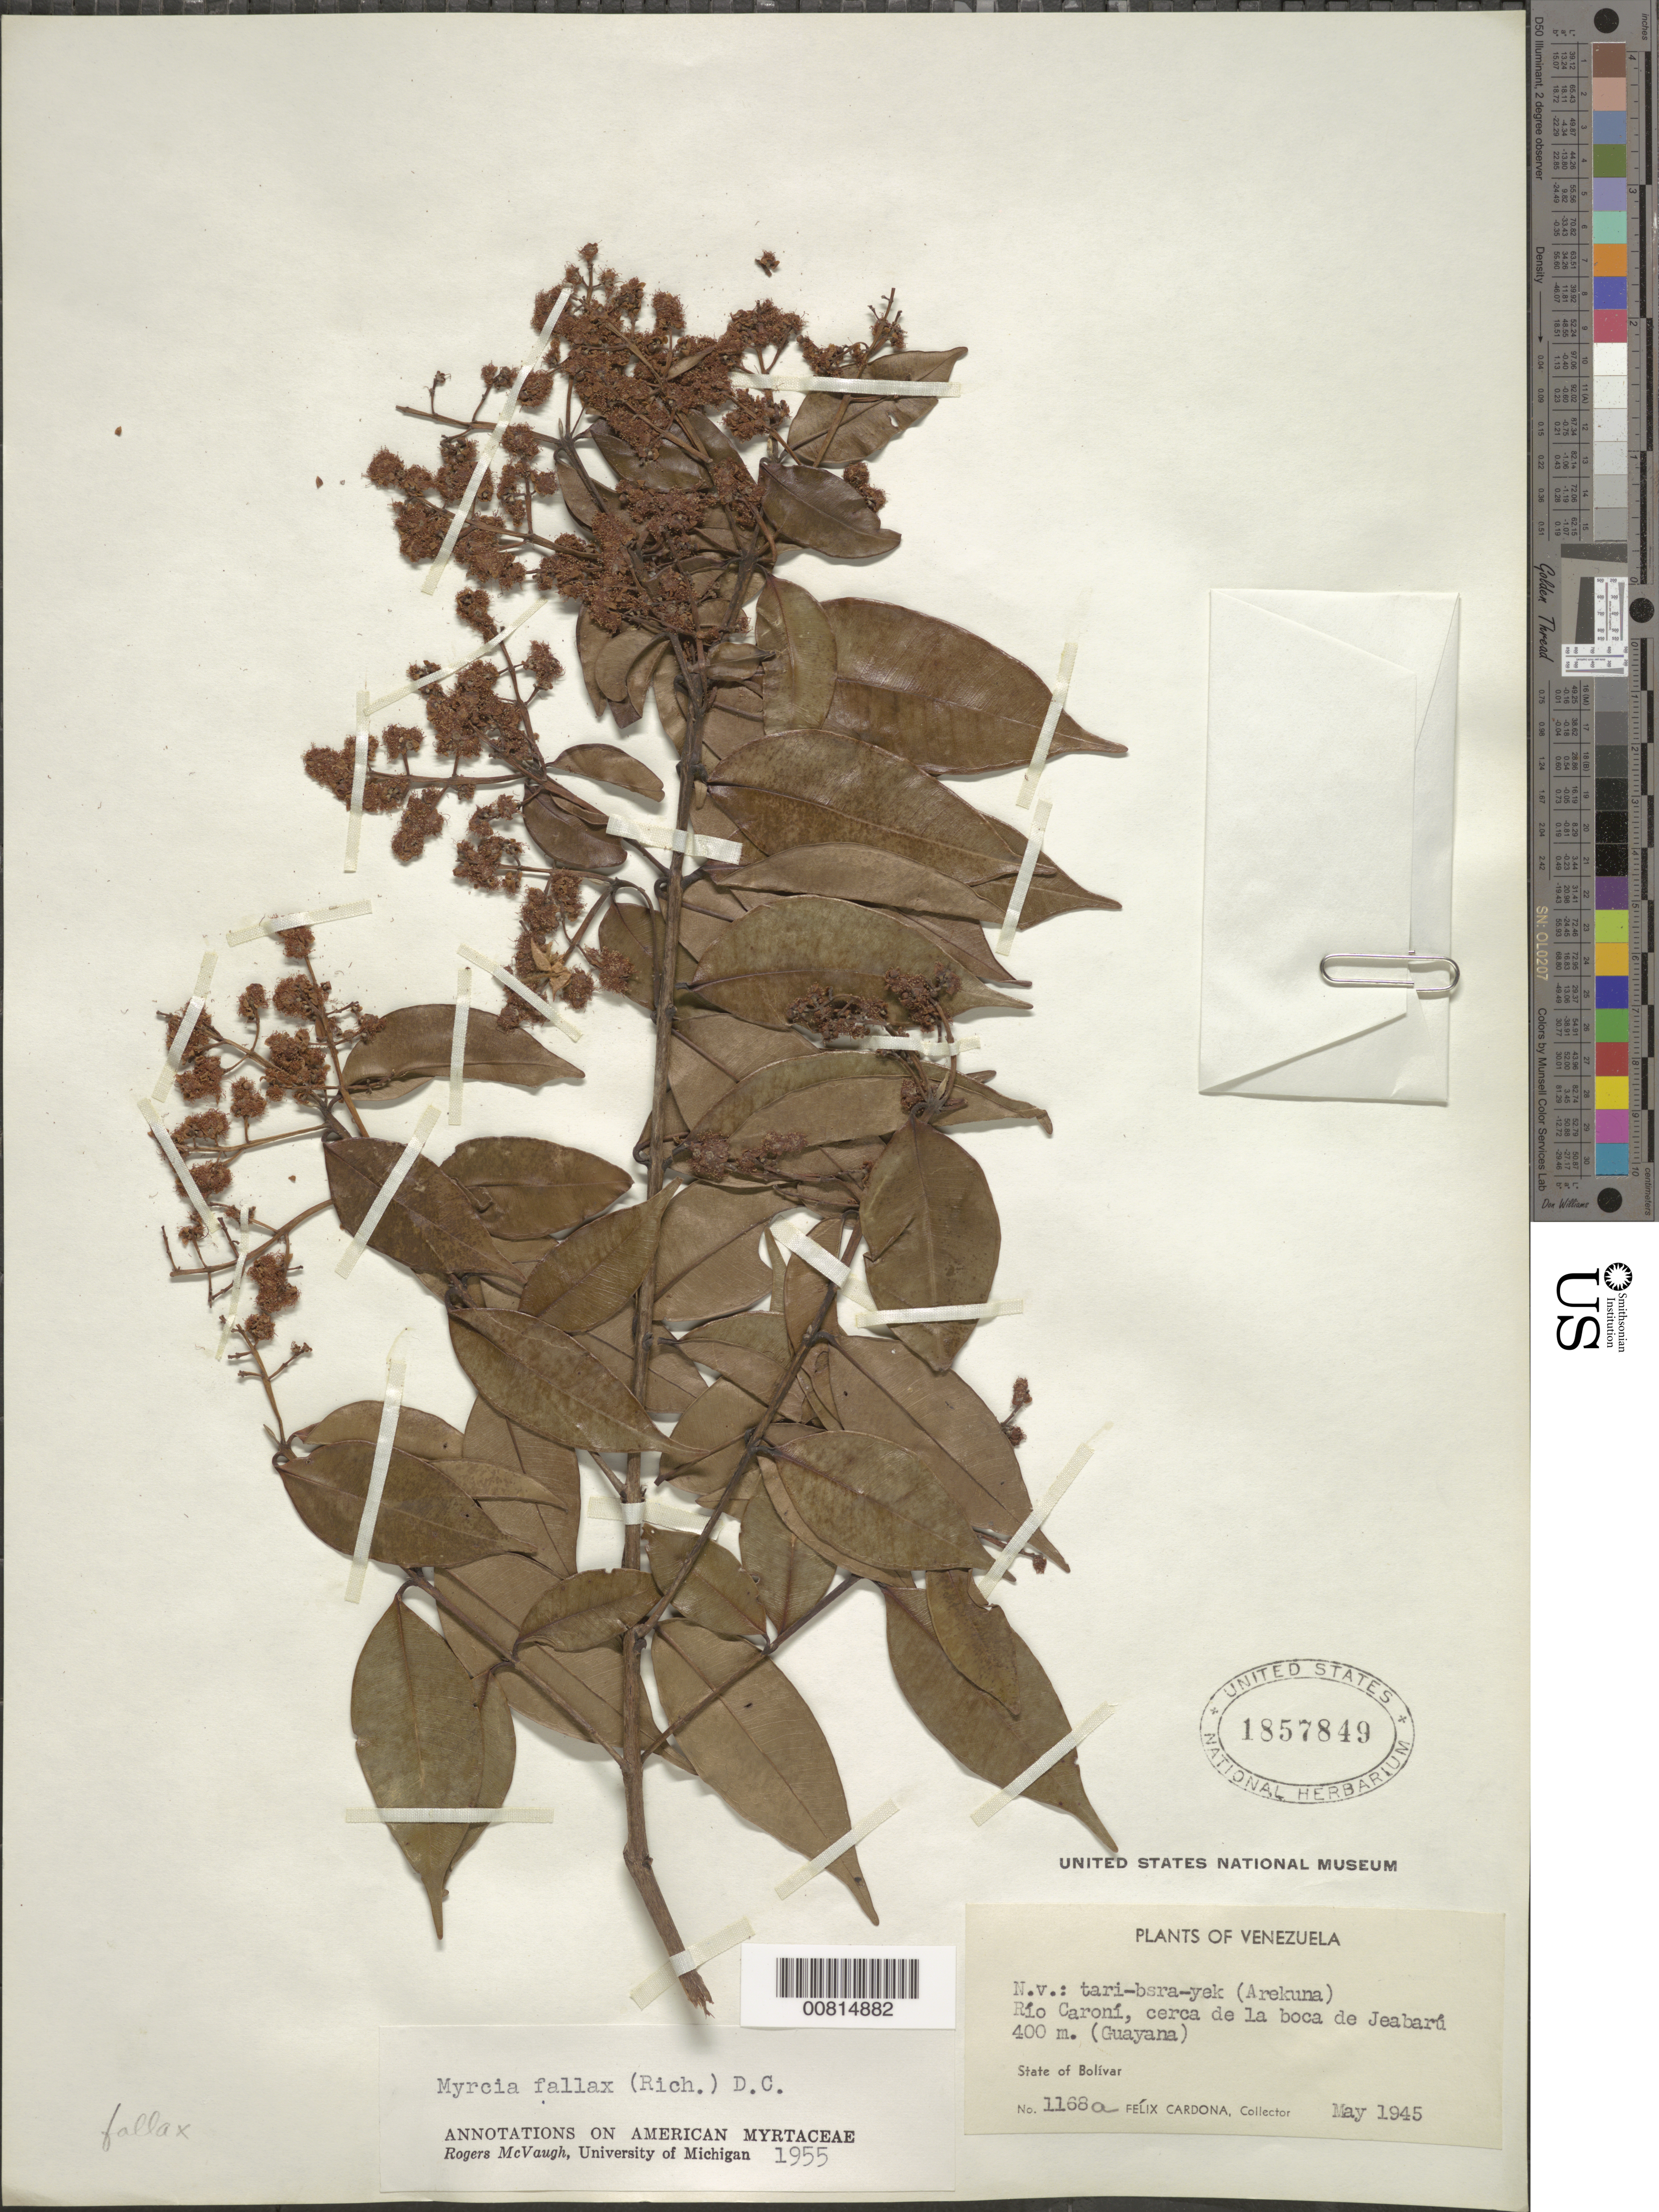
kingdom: Plantae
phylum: Tracheophyta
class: Magnoliopsida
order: Myrtales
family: Myrtaceae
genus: Myrcia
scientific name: Myrcia fallax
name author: (Rich.) DC.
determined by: McVaugh, R.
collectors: F. Cardona Puig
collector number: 1168 a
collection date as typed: May-45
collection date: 1945-05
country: Venezuela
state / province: Bolívar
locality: Río Caroní, Jeabarú (Guayana)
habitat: Near mouth of river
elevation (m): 400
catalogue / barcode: US 1857849